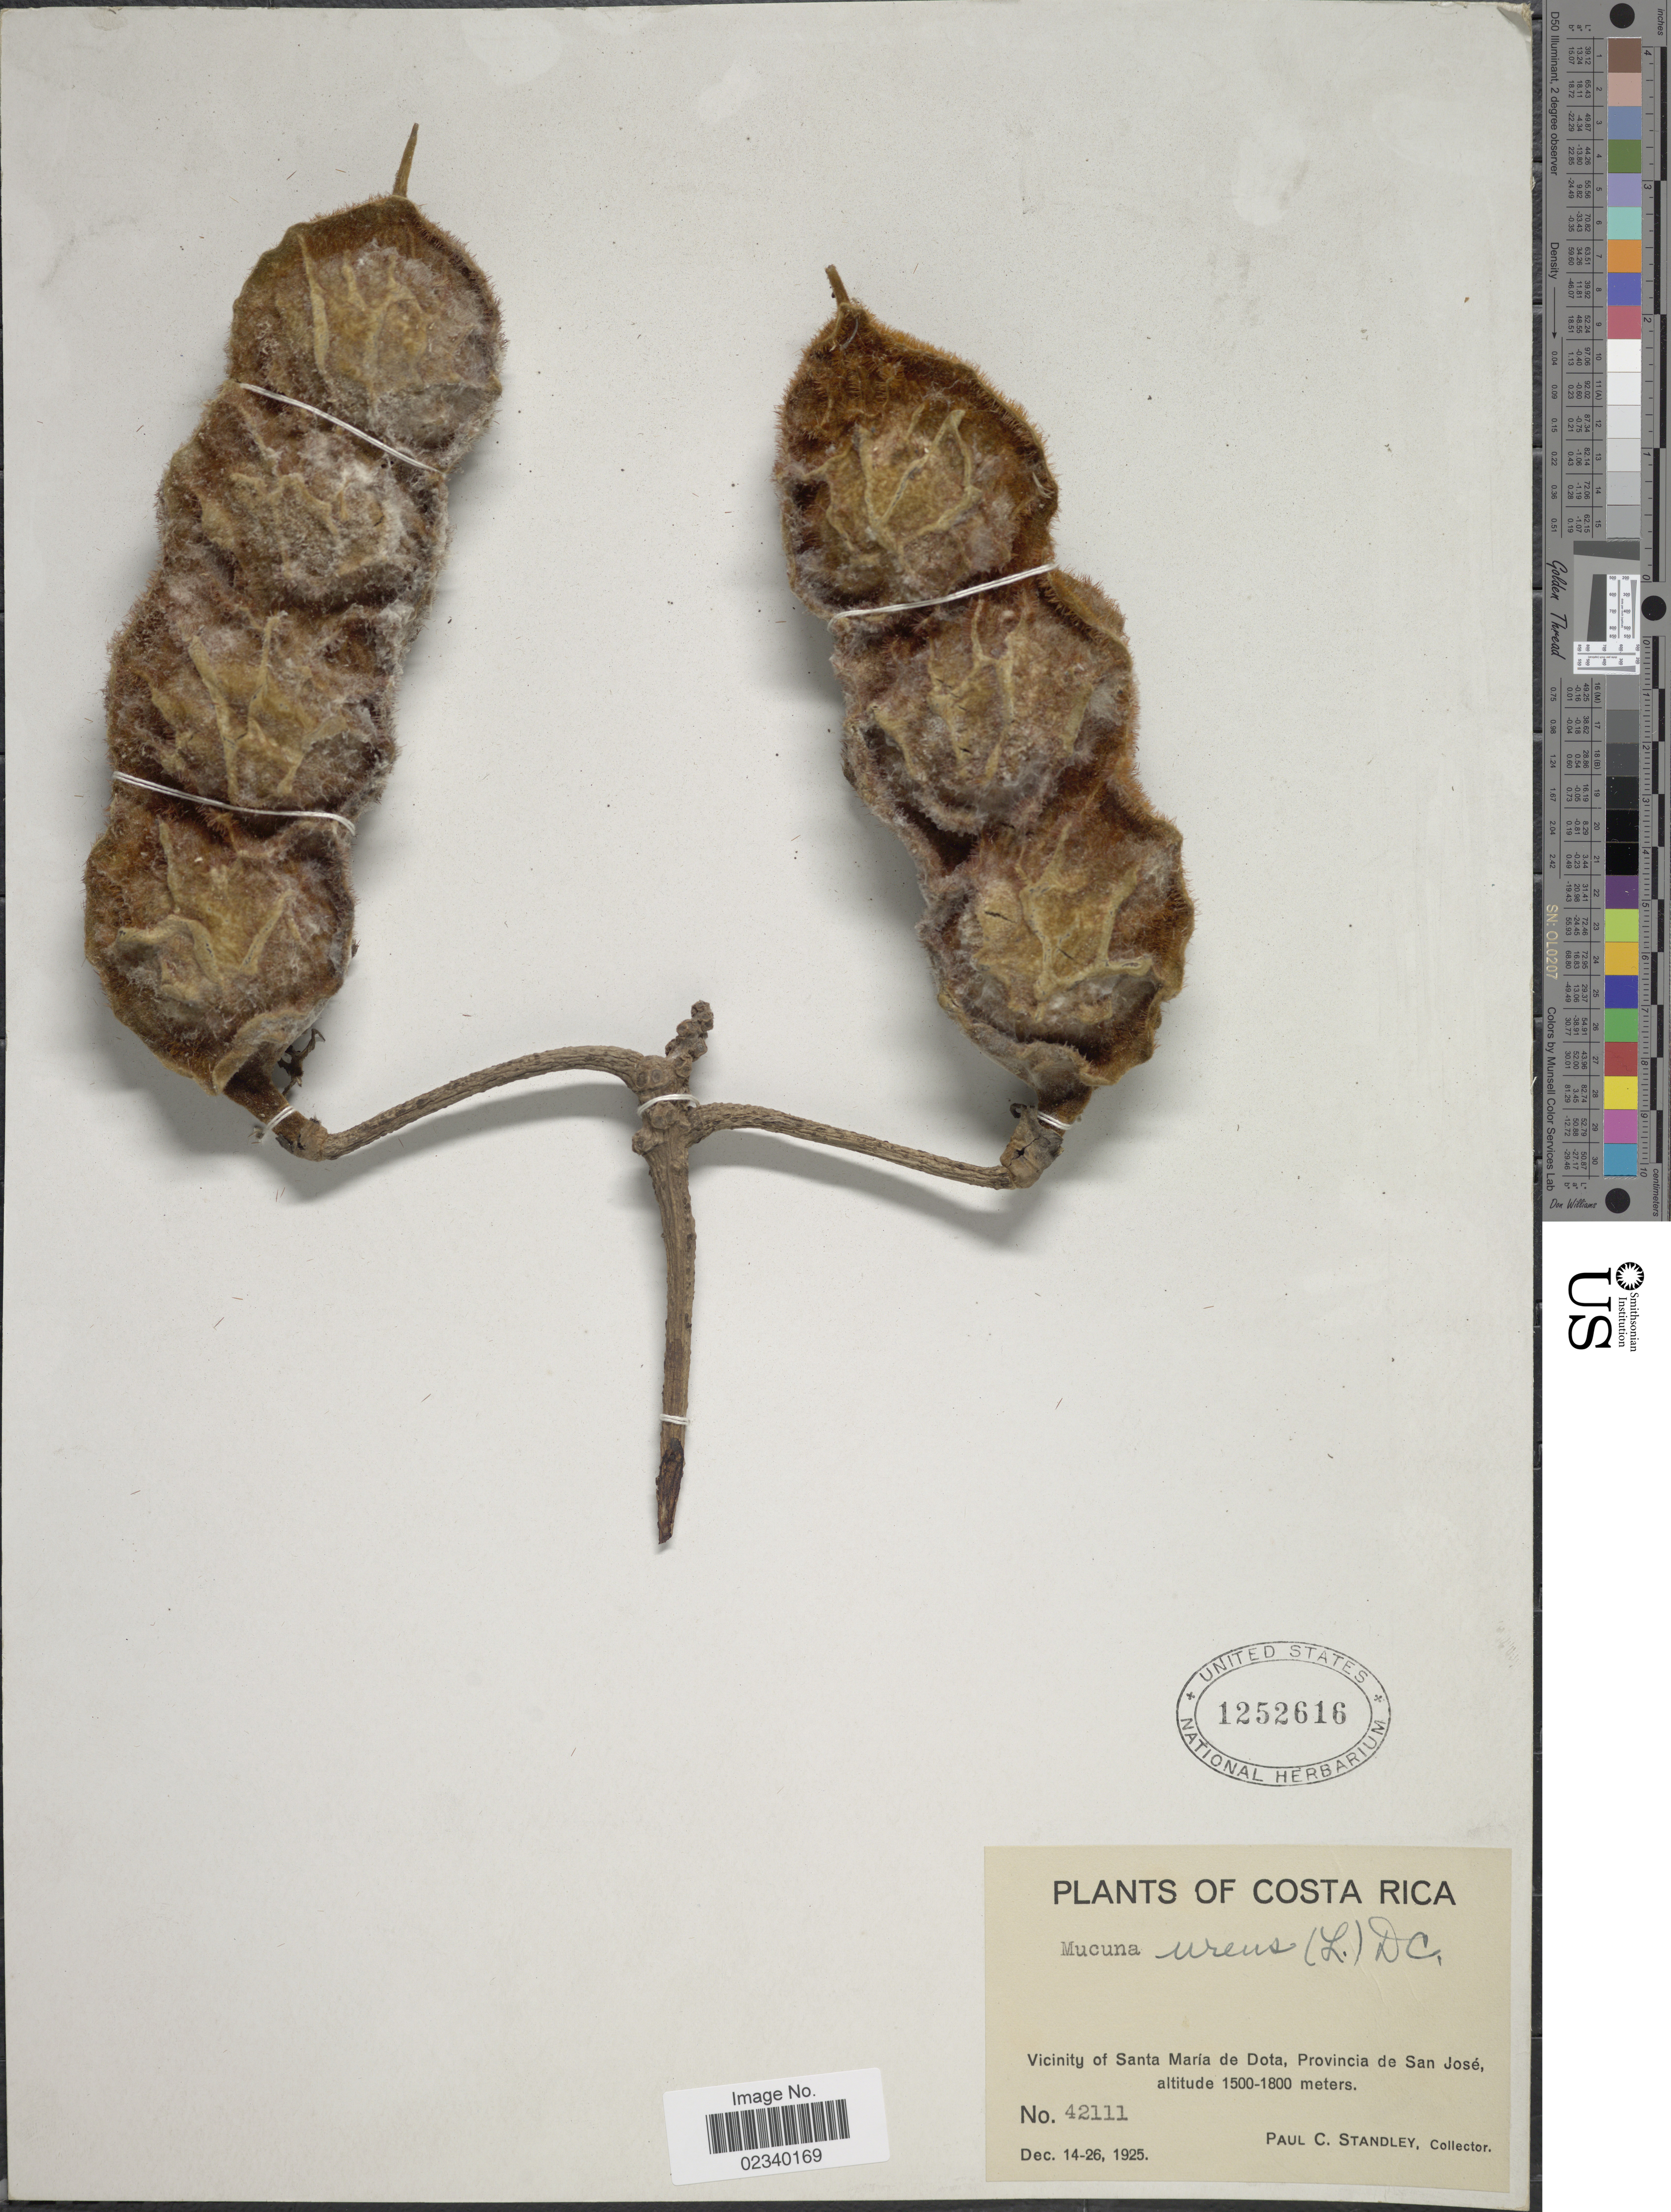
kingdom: Plantae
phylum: Tracheophyta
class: Magnoliopsida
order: Fabales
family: Fabaceae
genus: Mucuna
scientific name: Mucuna urens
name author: (L.) Medik.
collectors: P. C. Standley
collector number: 42111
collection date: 1925-12-14/1925-12-26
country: Costa Rica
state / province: San José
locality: Vicinity of Santa Maria de Dota, Provincia de San Jose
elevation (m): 1500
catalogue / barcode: US 1252616